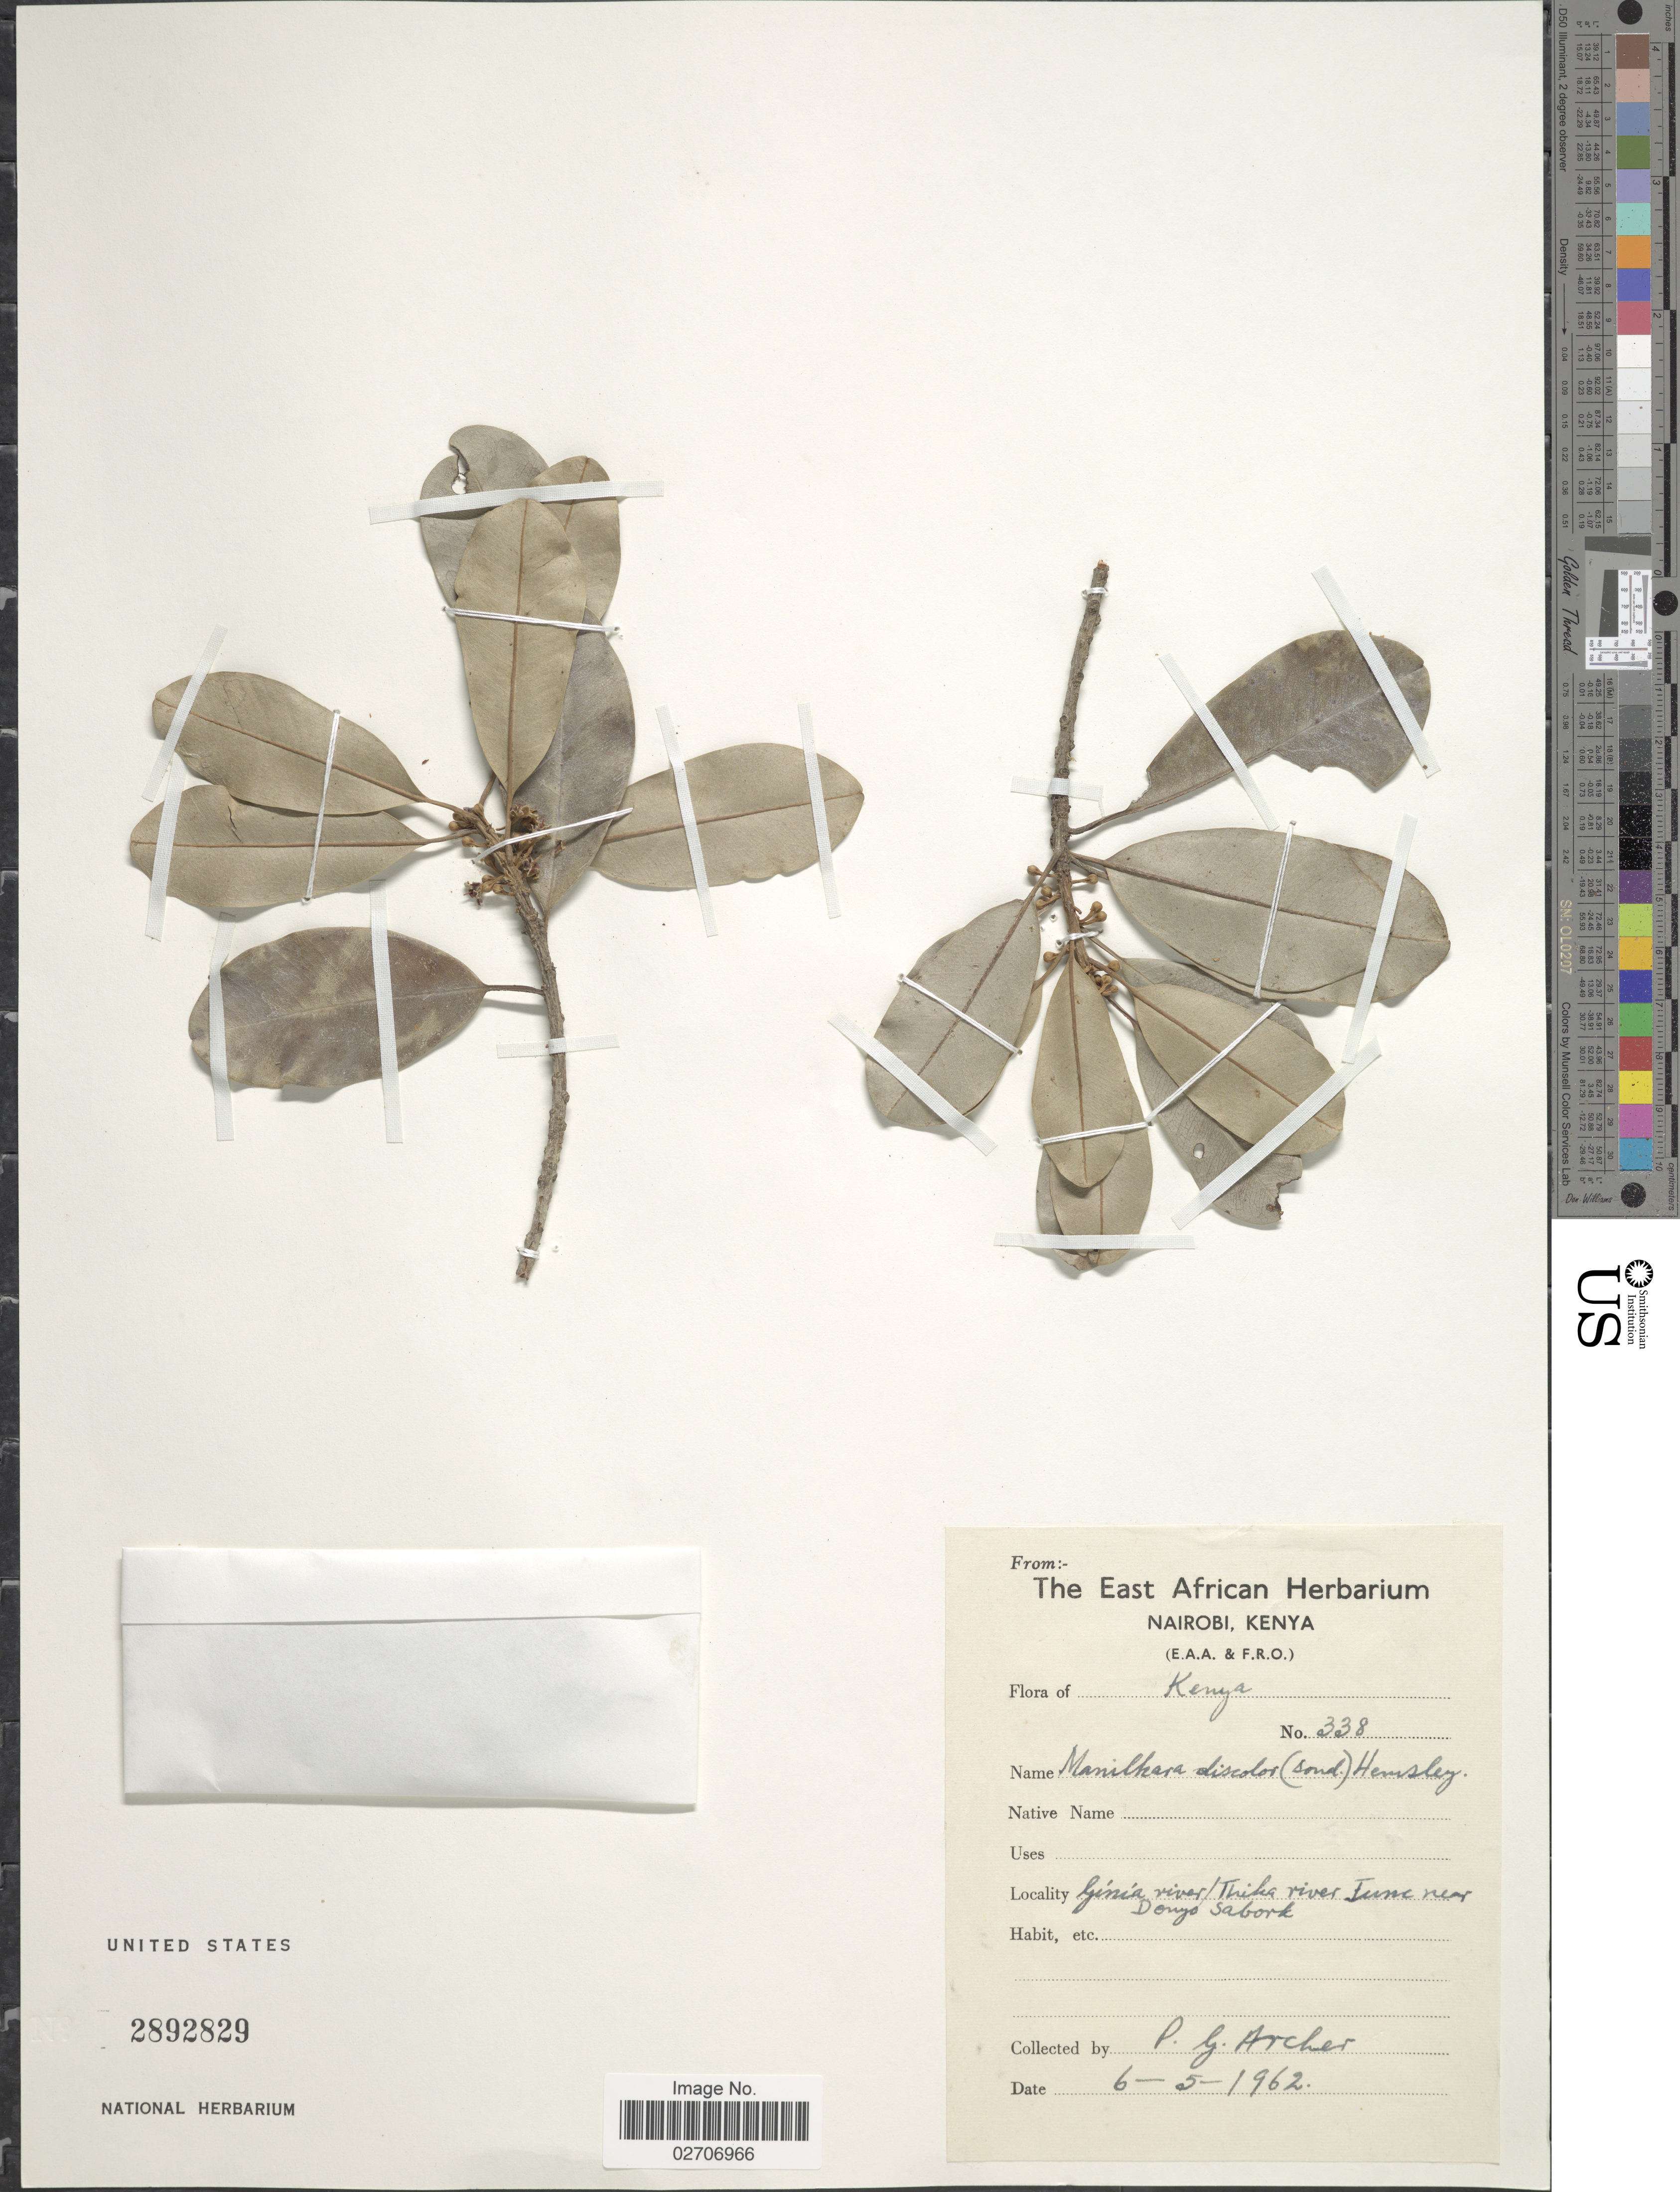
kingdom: Plantae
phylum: Tracheophyta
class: Magnoliopsida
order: Ericales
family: Sapotaceae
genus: Manilkara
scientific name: Manilkara discolor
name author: (Sond.) J.H. Hemsl.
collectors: P. G. Archer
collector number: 338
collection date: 1962-05-06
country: Kenya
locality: Ginia river/Thika river June near Donyo Sabork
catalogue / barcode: US 2892829